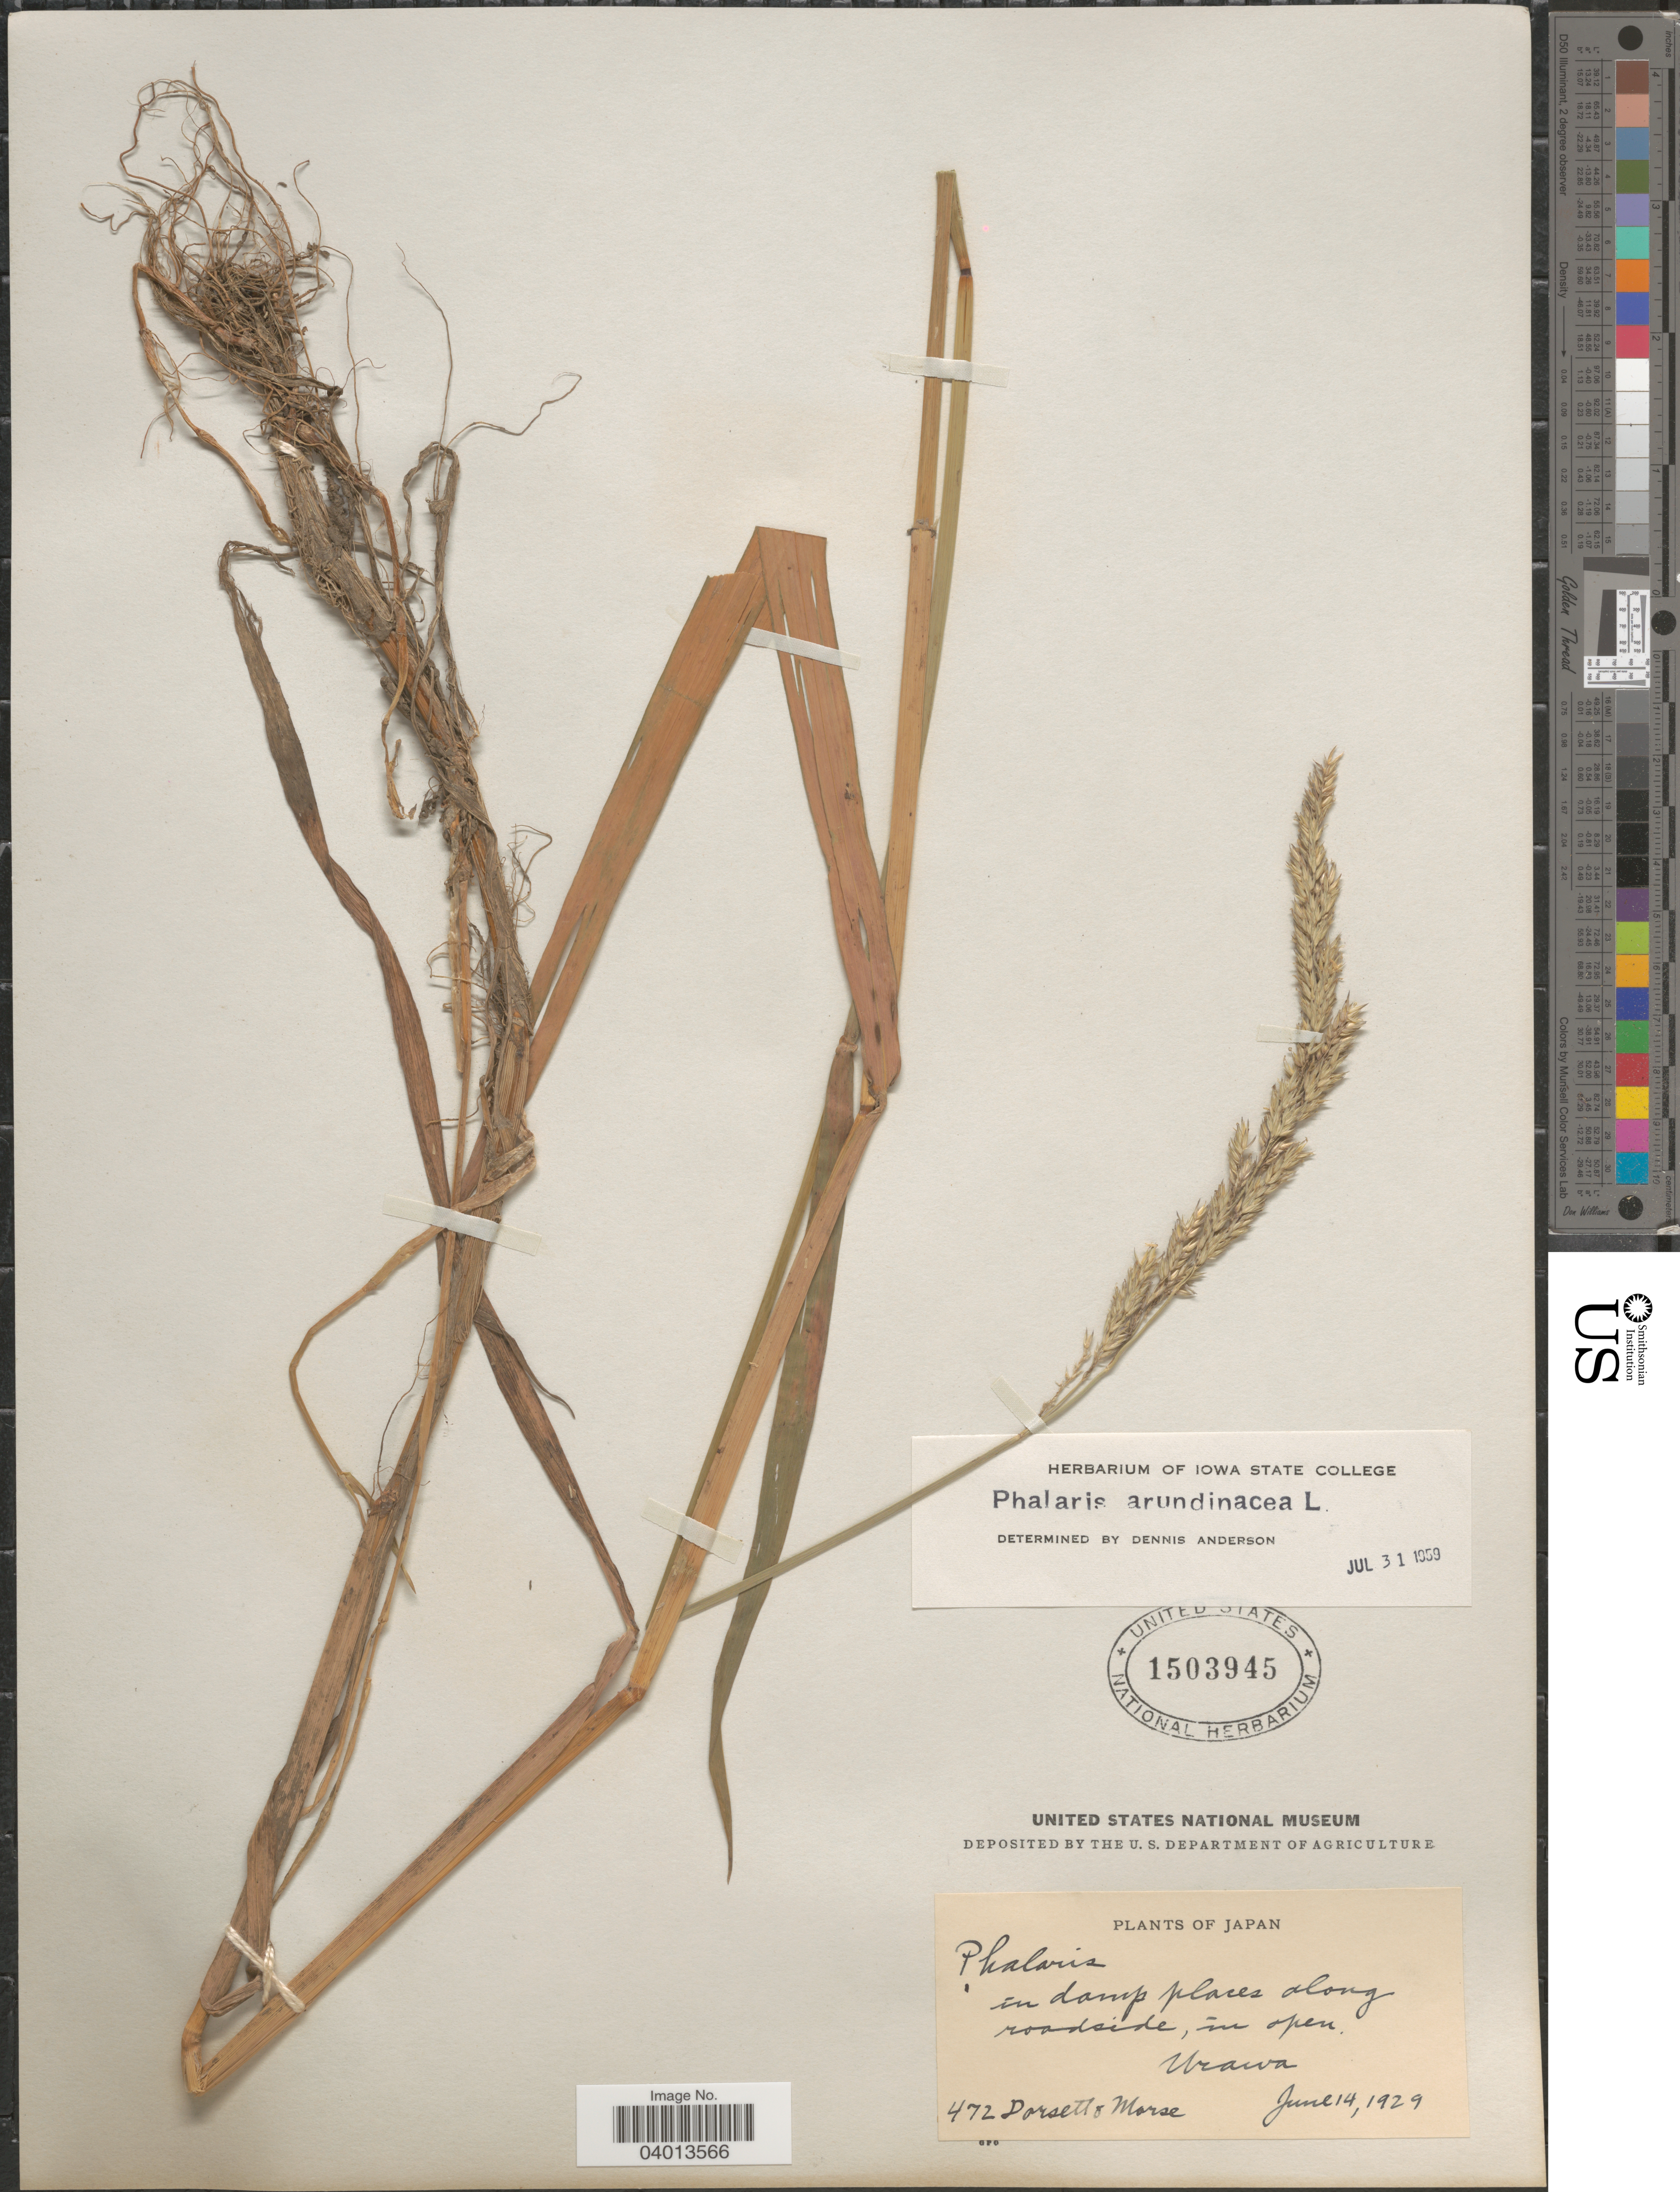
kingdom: Plantae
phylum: Tracheophyta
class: Liliopsida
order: Poales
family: Poaceae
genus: Phalaris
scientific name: Phalaris arundinacea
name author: L.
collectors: -- Dorsett & -. Morse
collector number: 472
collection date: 1929-06-14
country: Japan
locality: In damp places along roadside, in open. Urawa.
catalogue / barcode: US 1503945